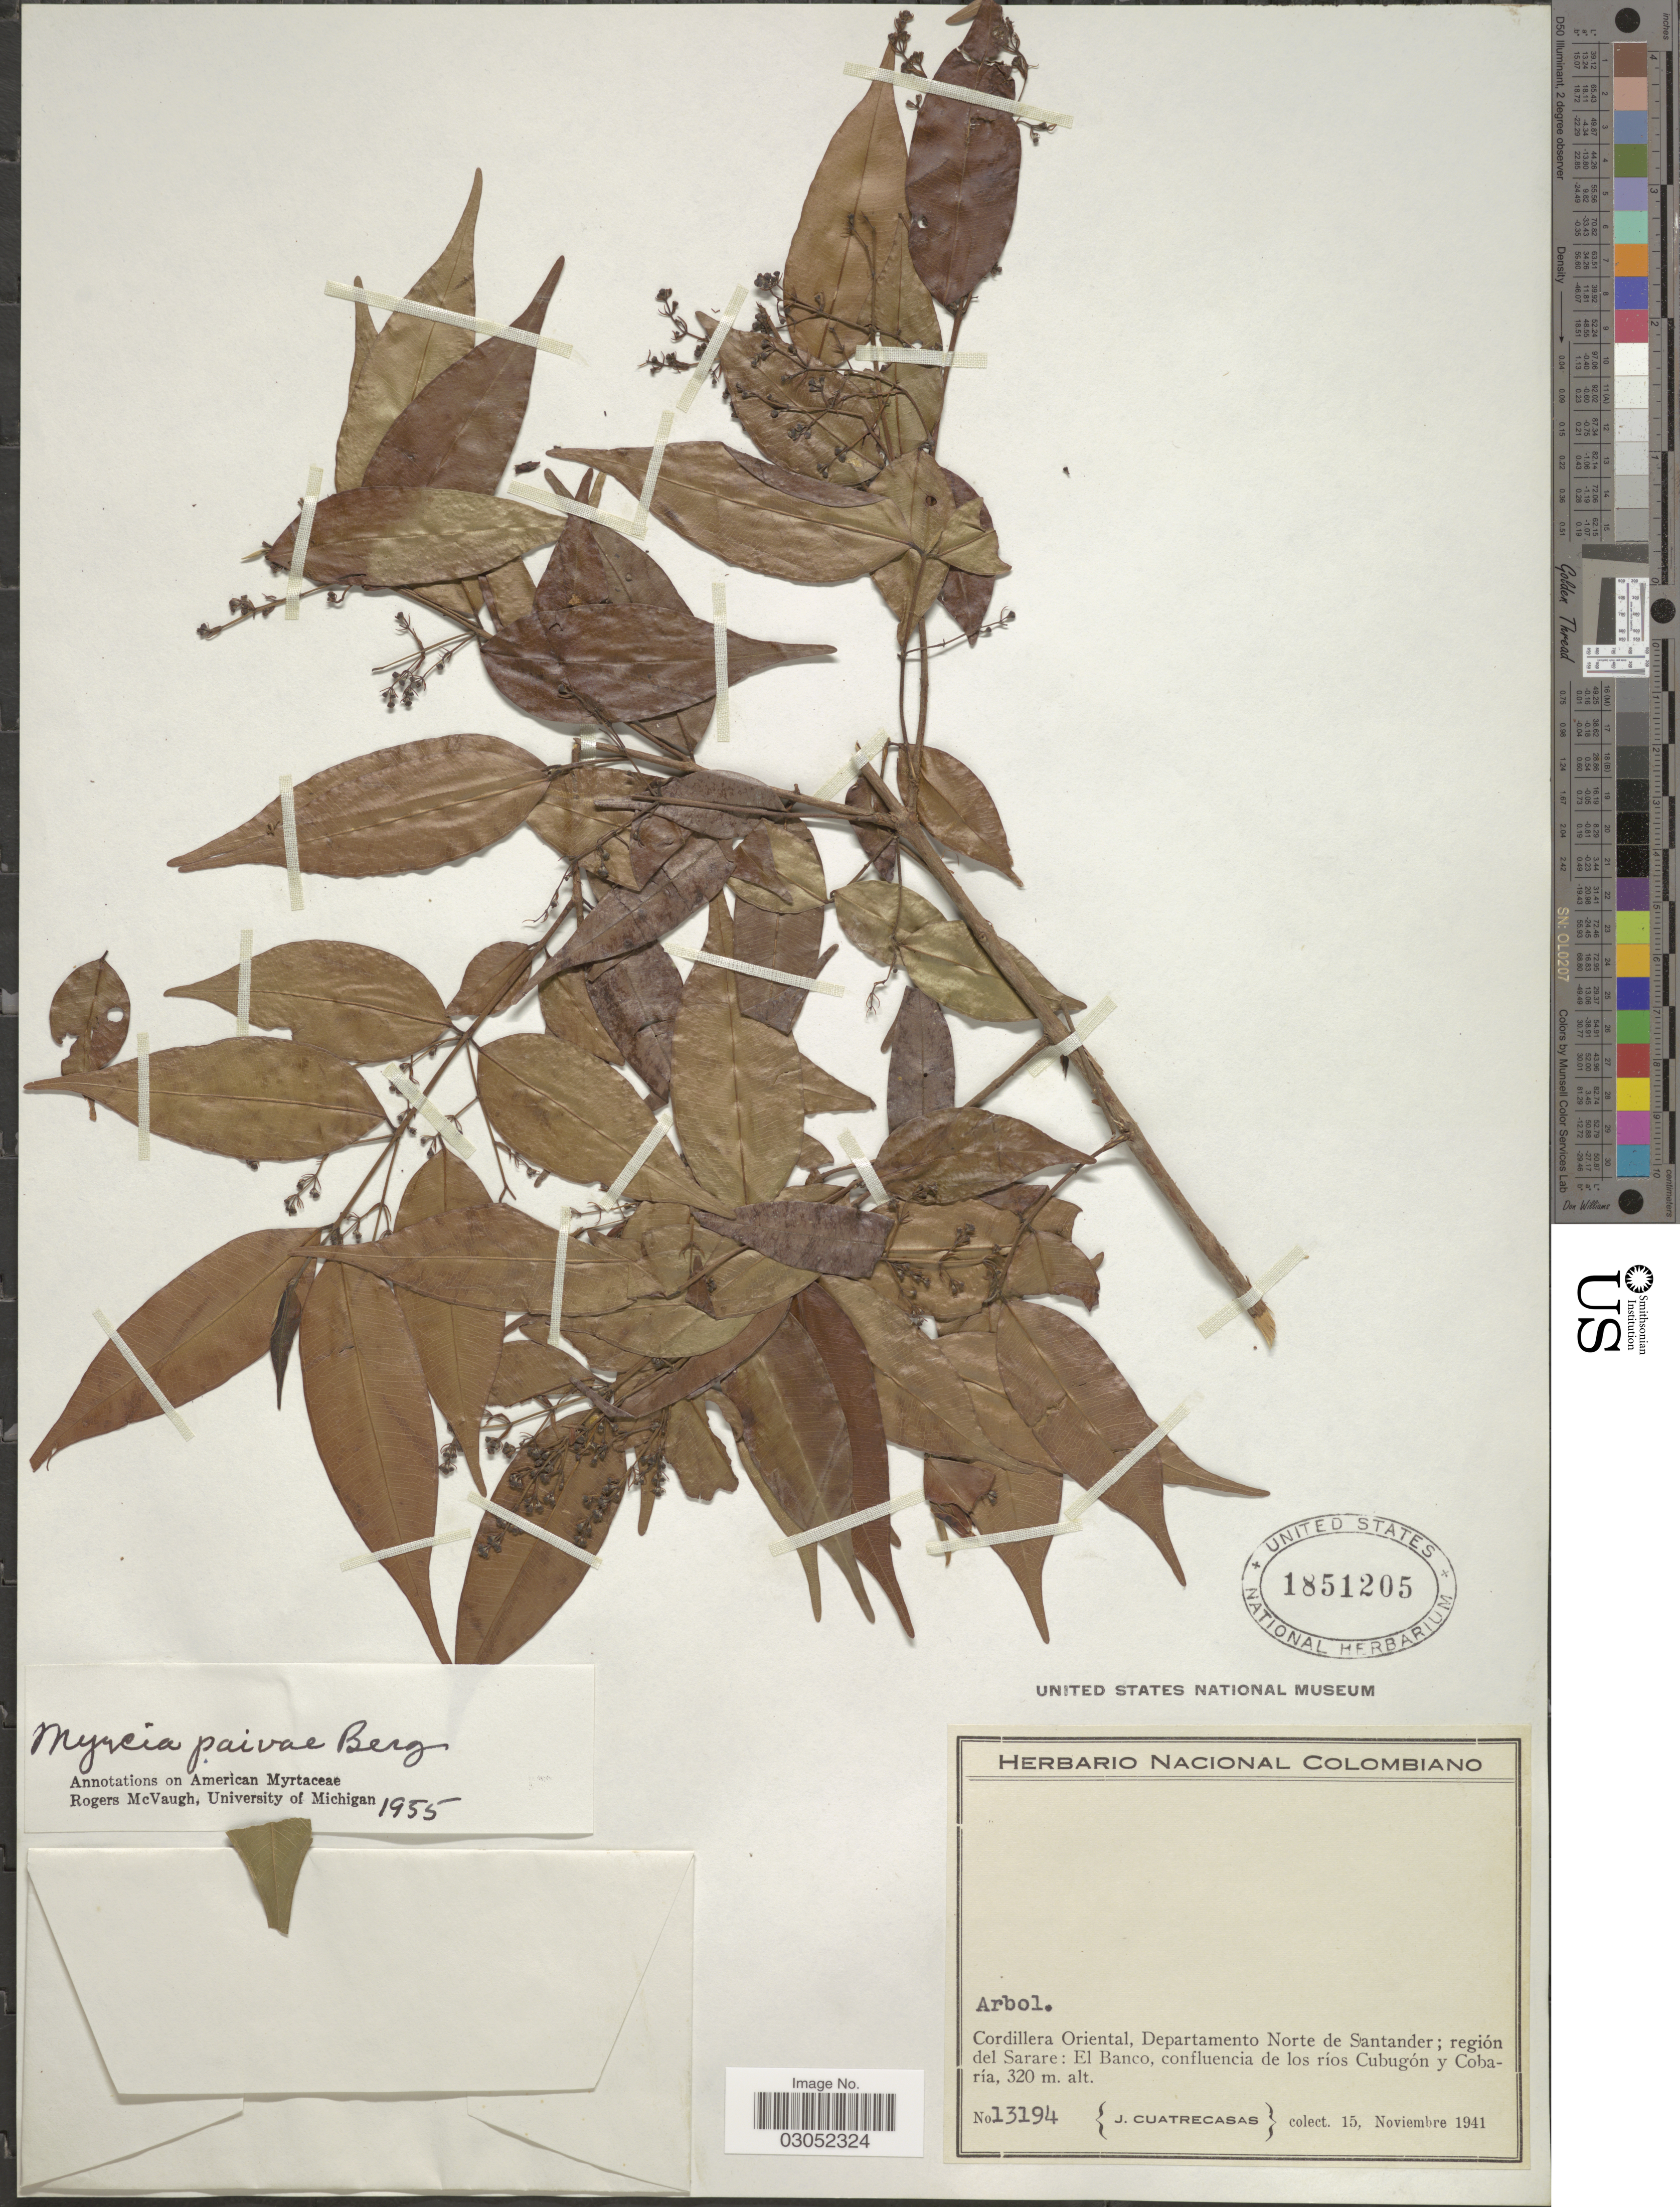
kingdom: Plantae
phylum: Tracheophyta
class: Magnoliopsida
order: Myrtales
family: Myrtaceae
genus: Myrcia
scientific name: Myrcia paivae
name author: O. Berg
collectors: J. Cuatrecasas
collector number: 13194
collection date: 1941-11-15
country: Colombia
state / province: Norte de Santander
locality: Cordillera Oriental, Departamento Norte de Santander; región del Sarare: El Banco, confluencia de los ríos Cubugón y Cobaría.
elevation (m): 320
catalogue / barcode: US 1851205